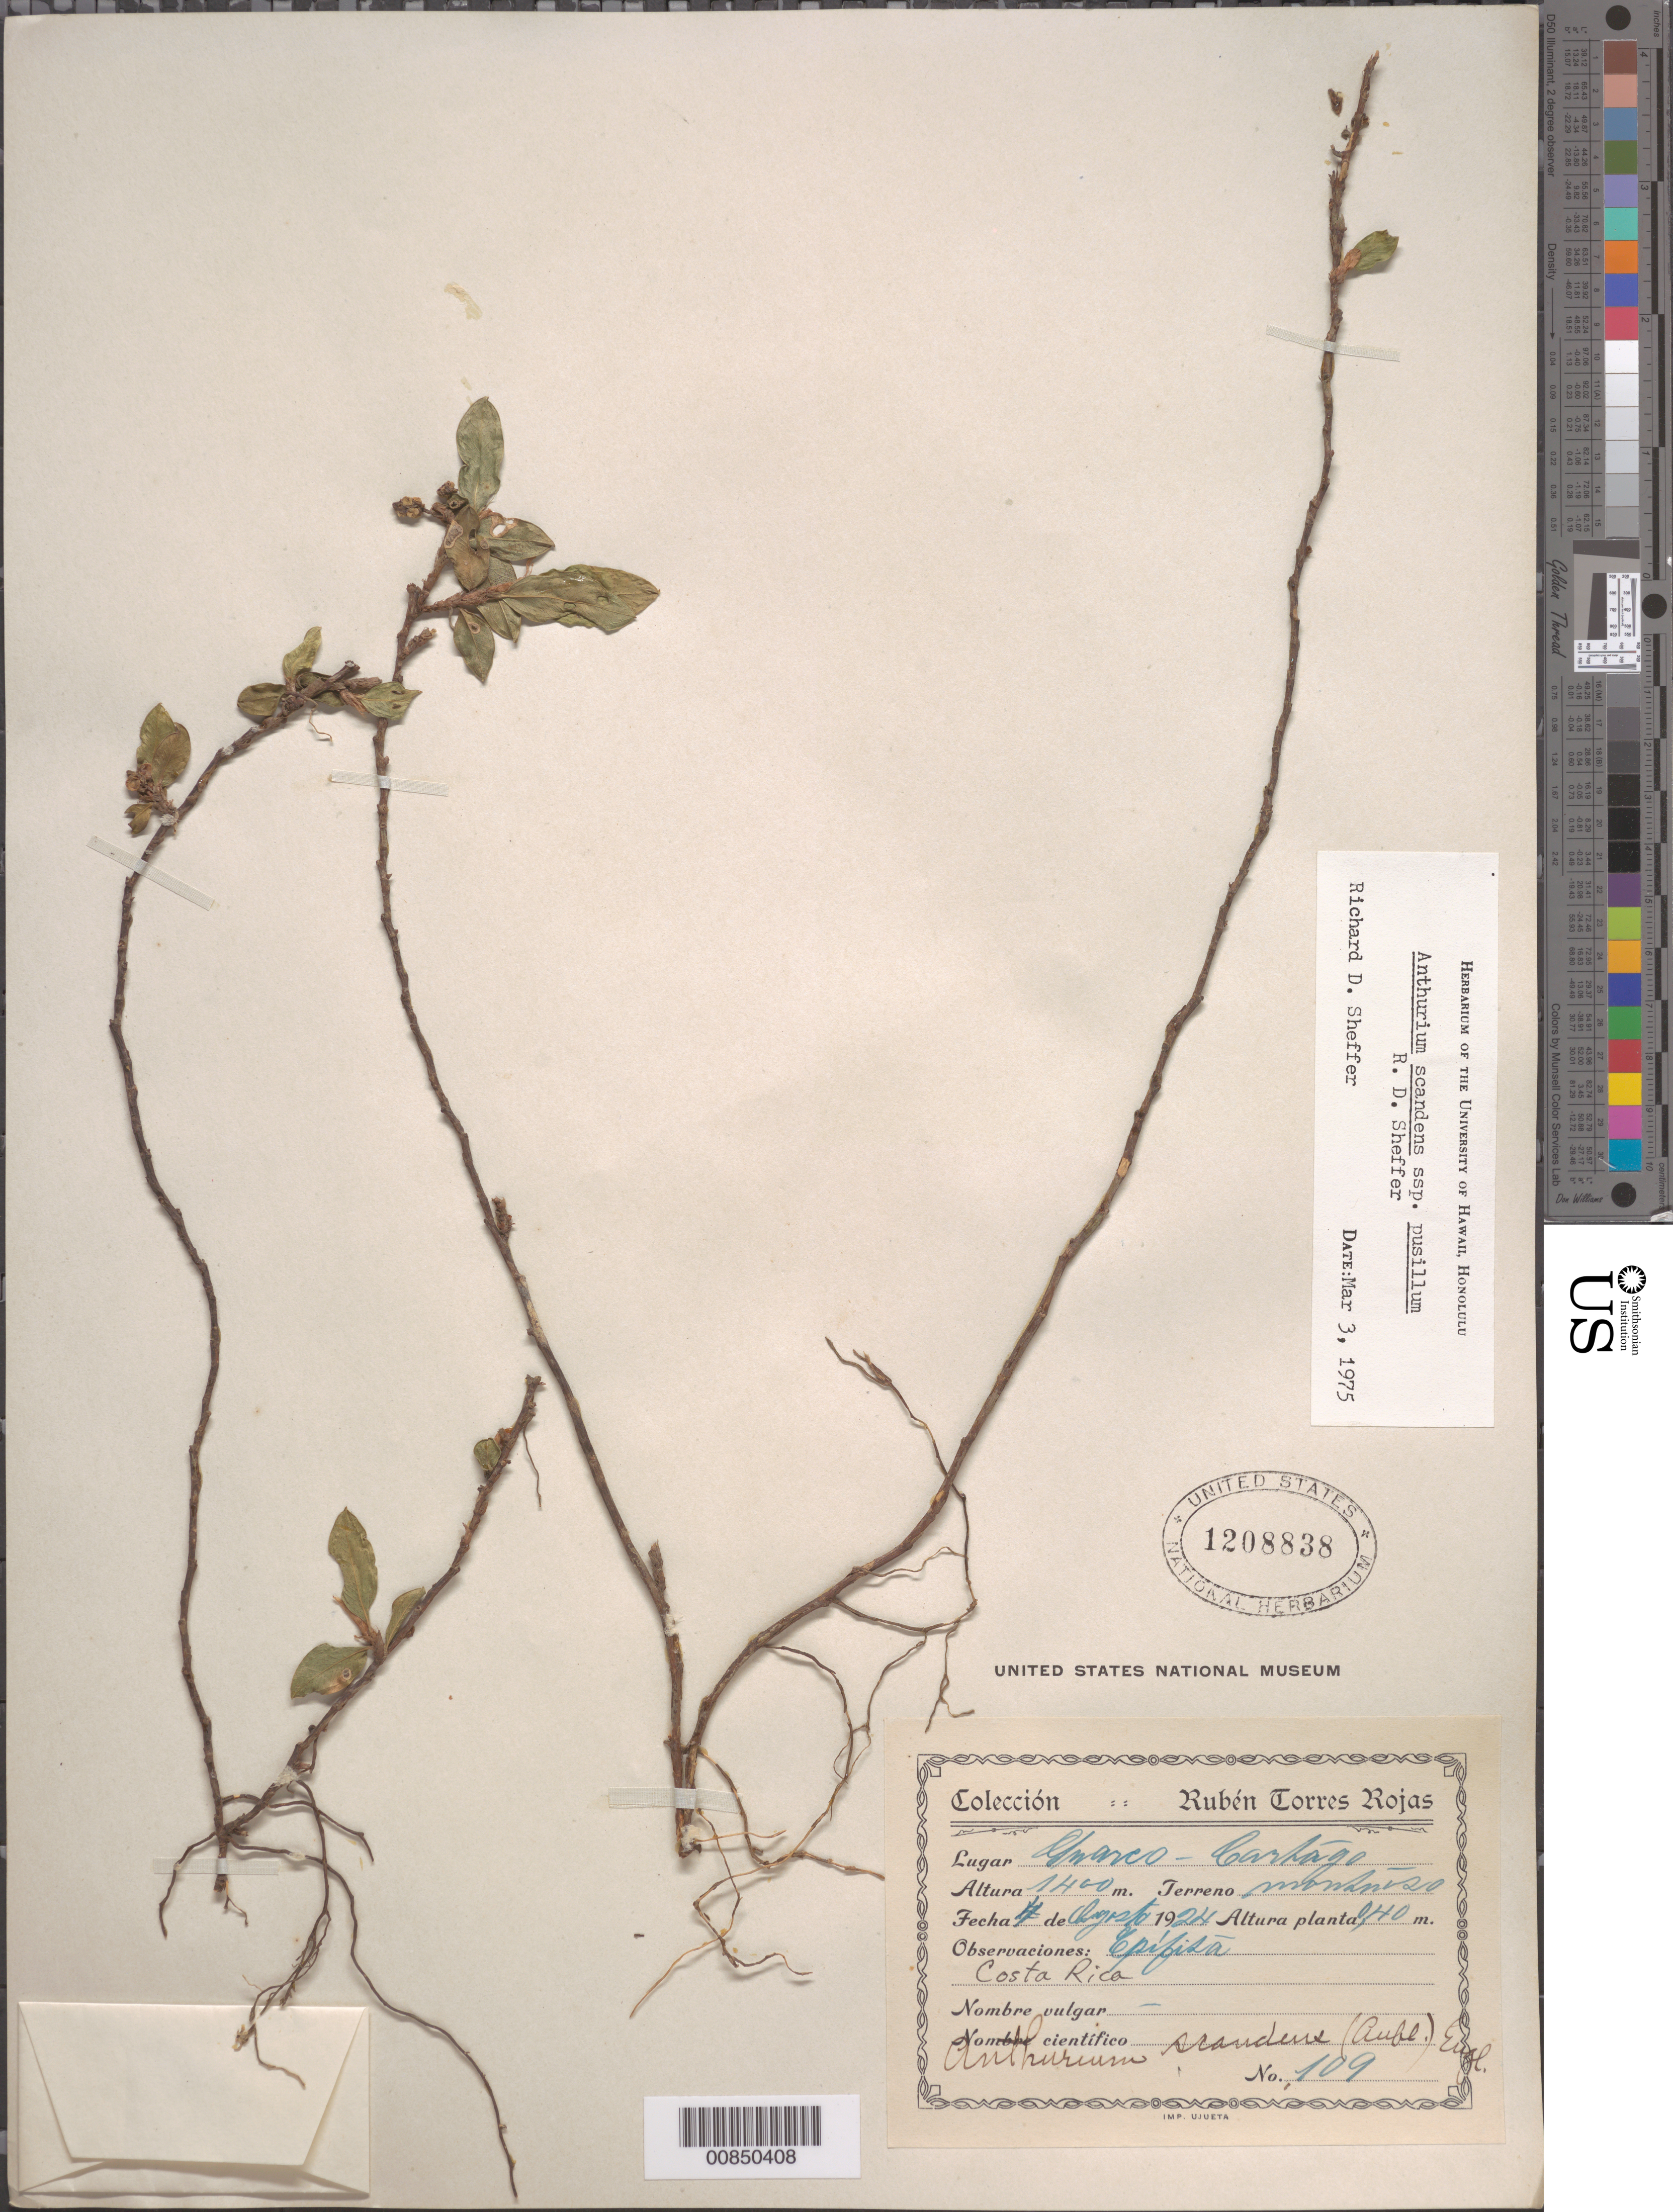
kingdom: Plantae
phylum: Tracheophyta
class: Liliopsida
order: Alismatales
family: Araceae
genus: Anthurium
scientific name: Anthurium scandens subsp. pusillum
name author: Sheffer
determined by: Sheffer, R. D.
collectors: R. Rojas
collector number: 109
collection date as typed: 04 Aug 1924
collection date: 1924-08-04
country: Costa Rica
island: Hispaniola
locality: Cartago.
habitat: Montaniso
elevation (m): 1400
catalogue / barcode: US 1208838